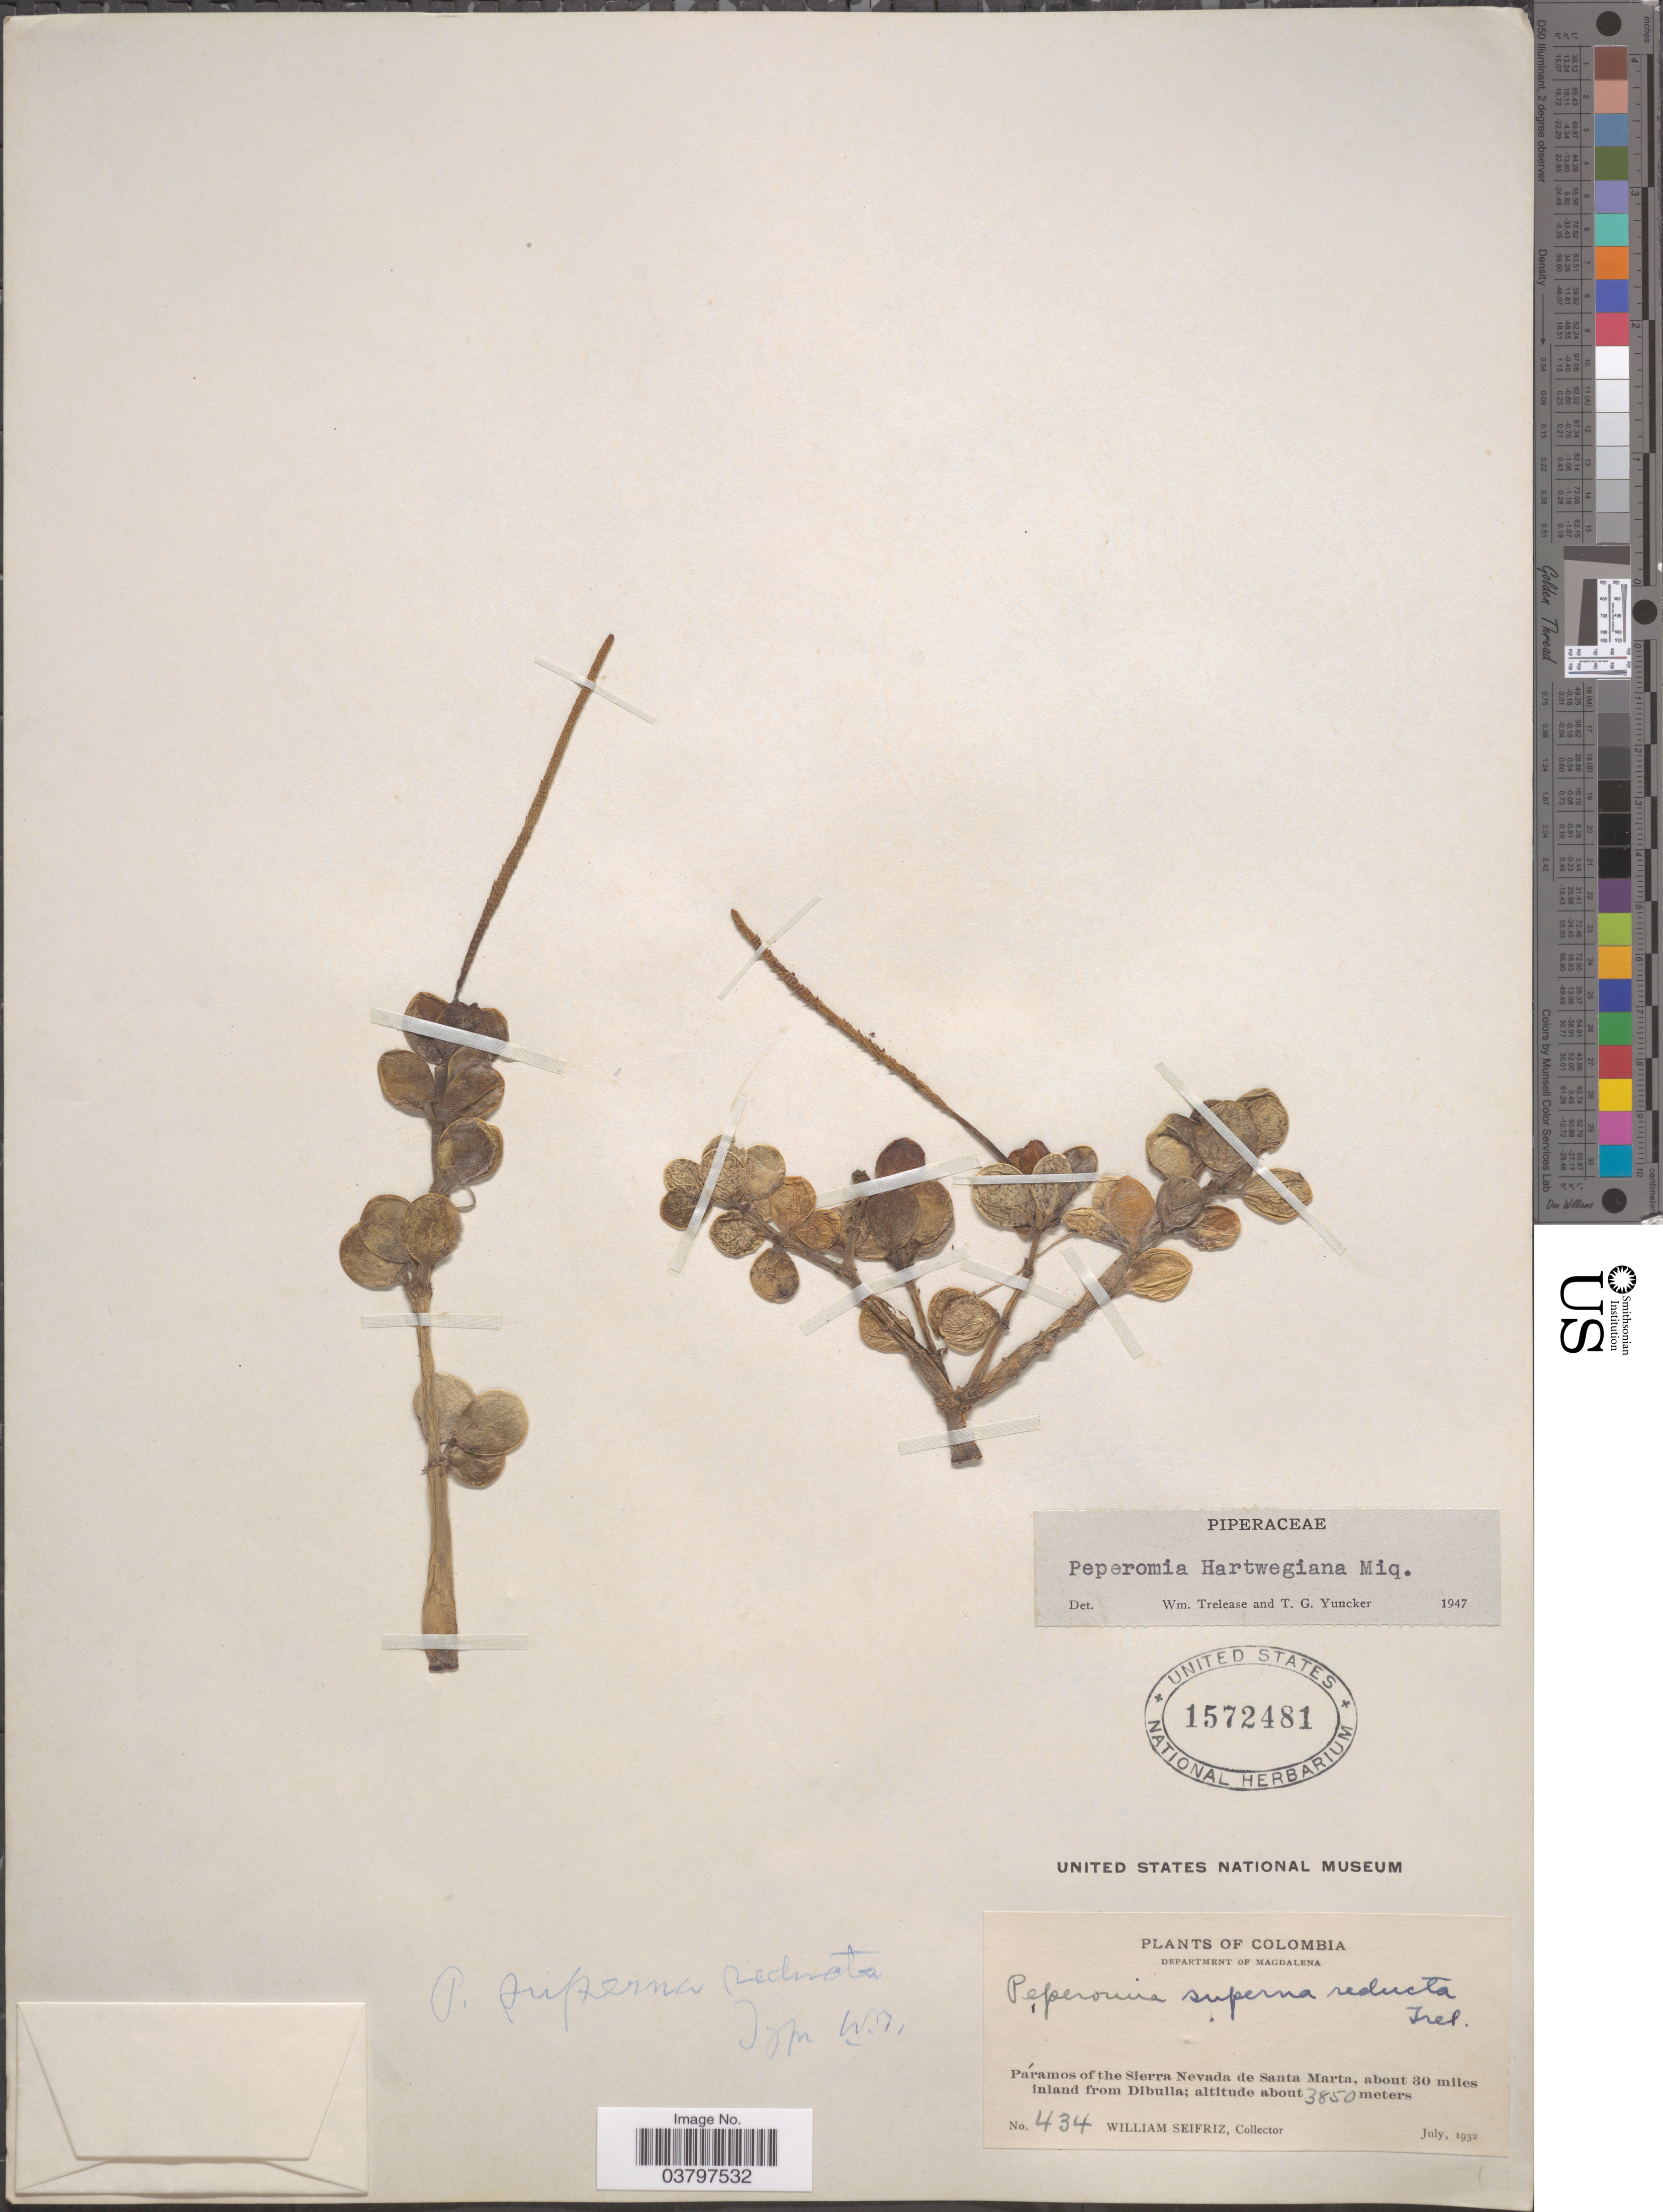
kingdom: Plantae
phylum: Tracheophyta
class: Magnoliopsida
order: Piperales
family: Piperaceae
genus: Peperomia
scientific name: Peperomia hartwegiana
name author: Miq.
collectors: W. Seifriz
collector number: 434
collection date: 1932-07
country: Colombia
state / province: Magdalena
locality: Department of Magdalena. Páramos of the Sierra Nevada de Santa Marta, about 30 miles inland from Dibulla.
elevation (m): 3850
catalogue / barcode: US 1572481